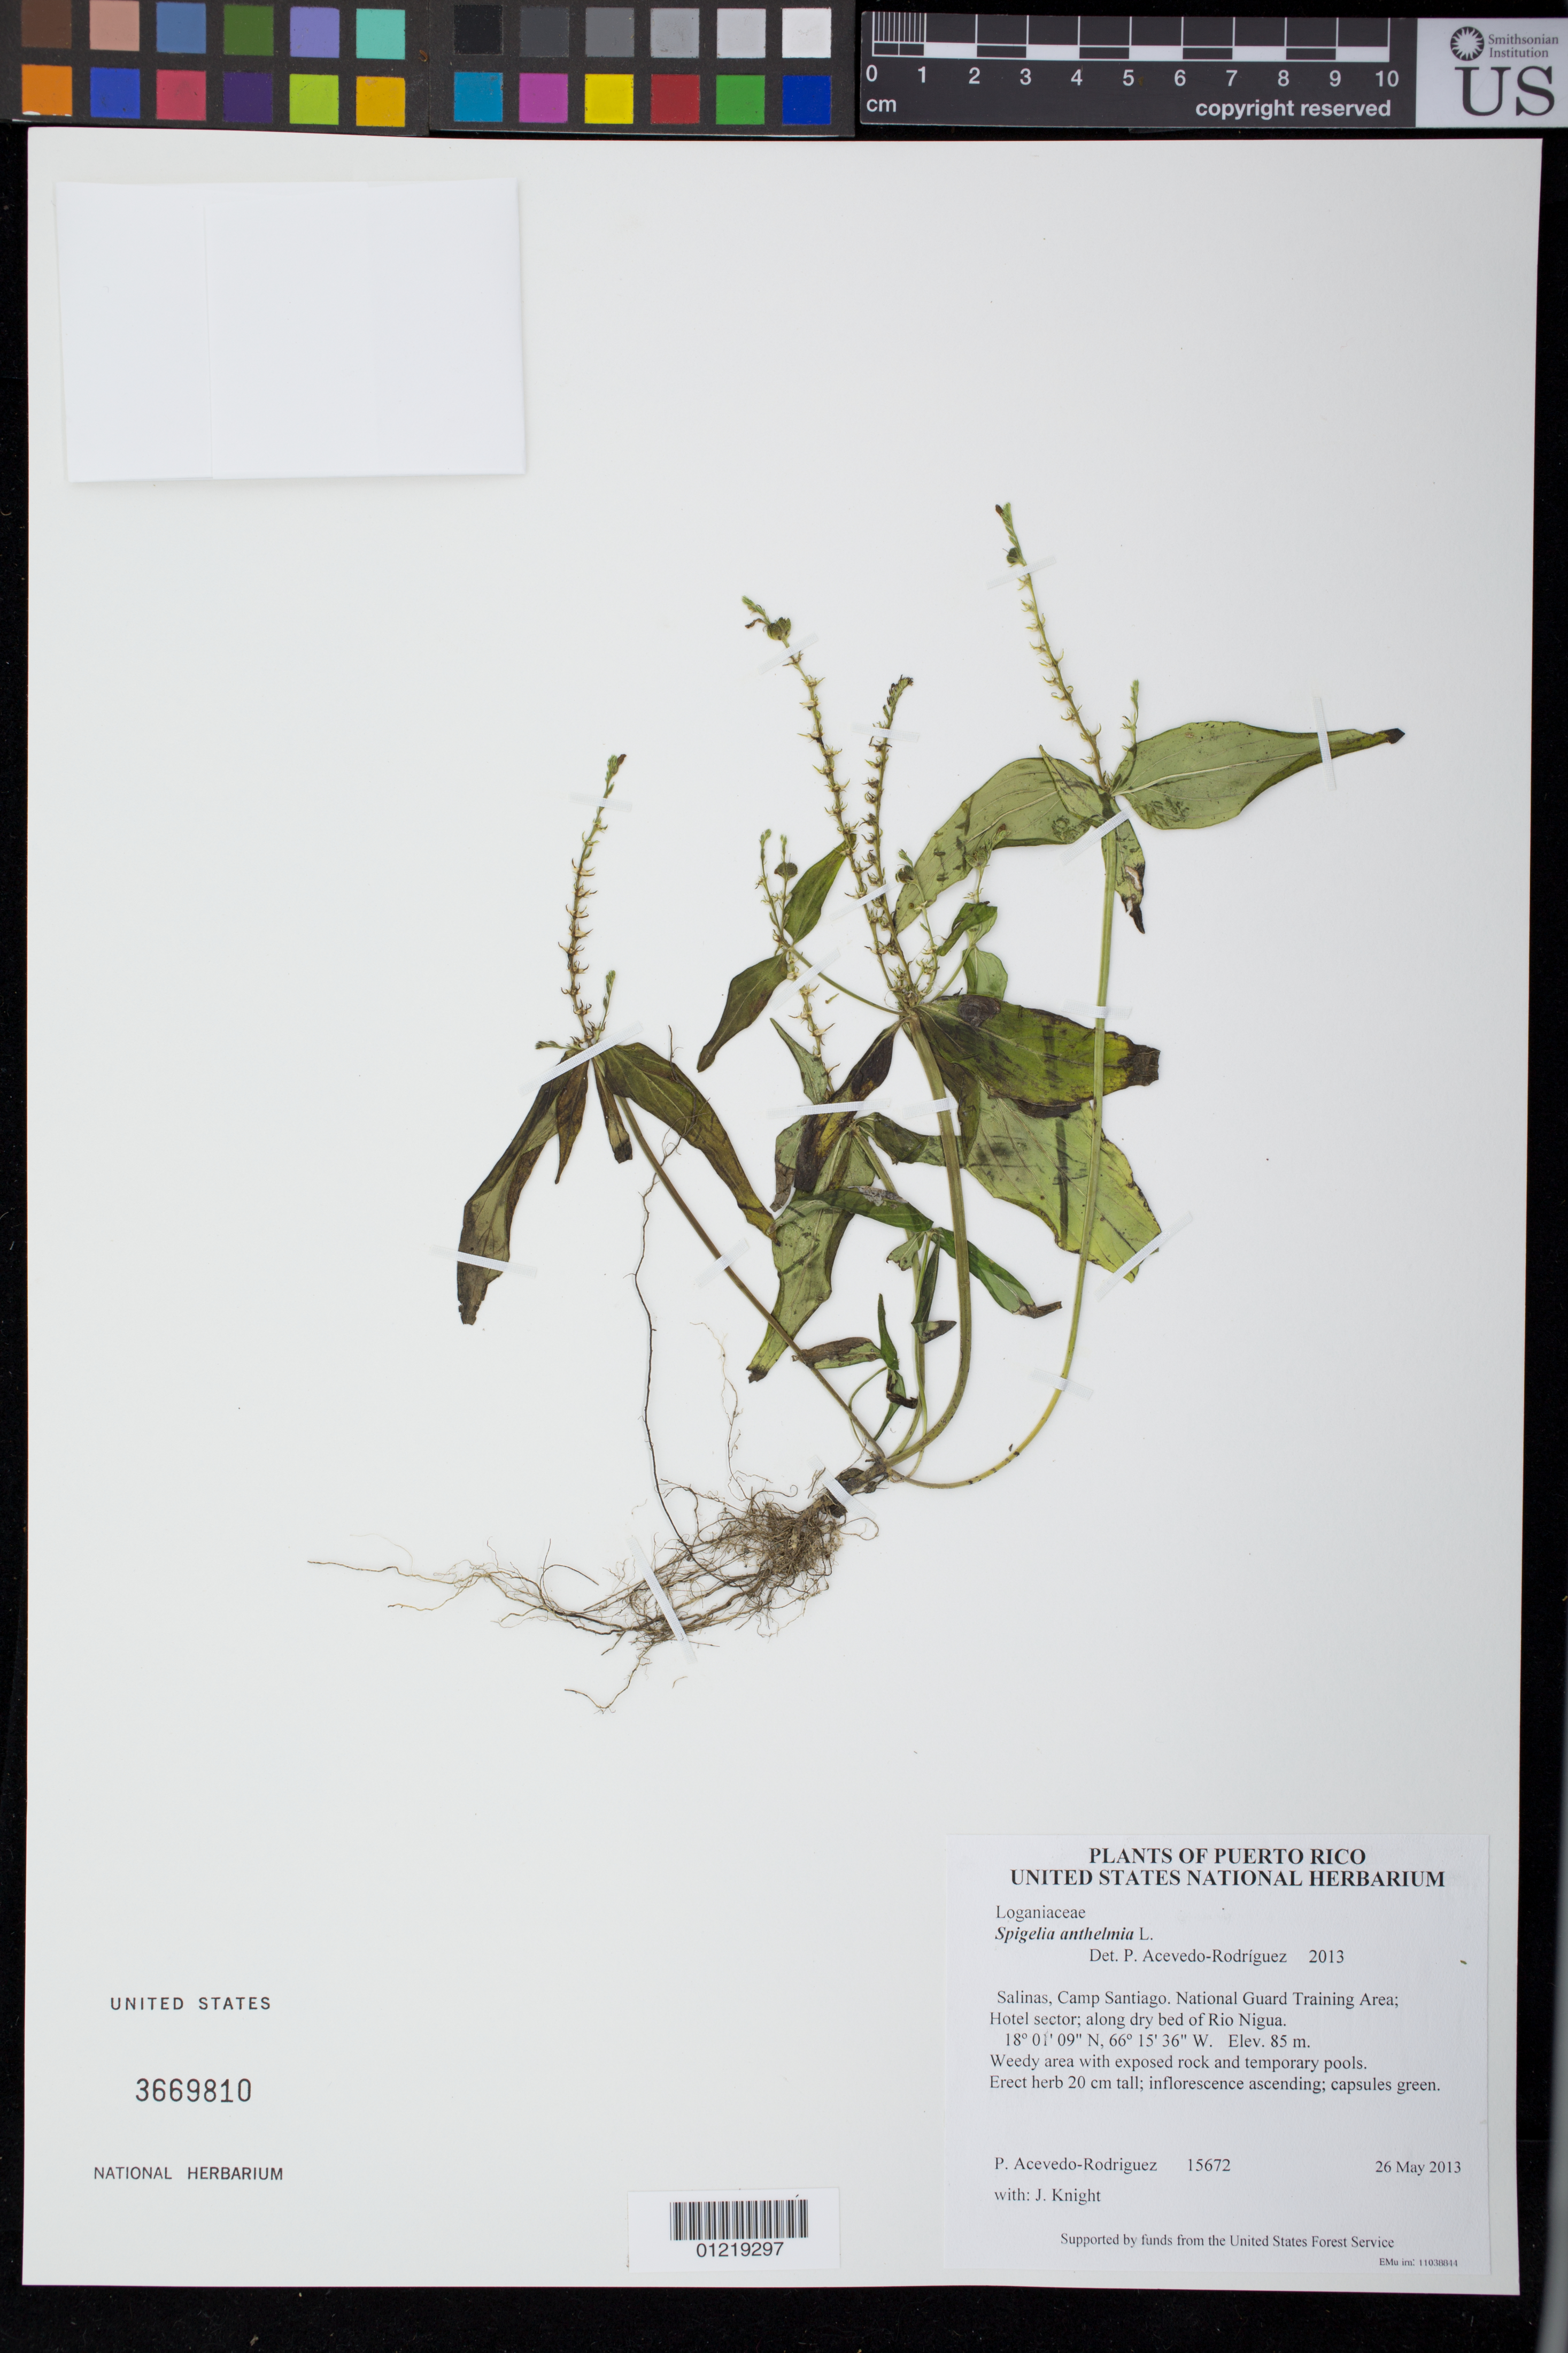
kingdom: Plantae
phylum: Tracheophyta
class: Magnoliopsida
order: Gentianales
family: Loganiaceae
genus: Spigelia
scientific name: Spigelia anthelmia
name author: L.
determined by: Acevedo-Rodríguez, P., (BOT), Smithsonian Institution - National Museum of Natural History (UNITED STATES)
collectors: P. Acevedo-Rodr. & J. Knight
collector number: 15672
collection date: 2013-05-26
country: Puerto Rico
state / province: Salinas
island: Puerto Rico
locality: Camp Santiago. National Guard Training Area; Hotel sector; along dry bed of Rio Nigua.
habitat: Weedy area with exposed rock and temporary pools.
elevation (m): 85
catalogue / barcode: US 3669810